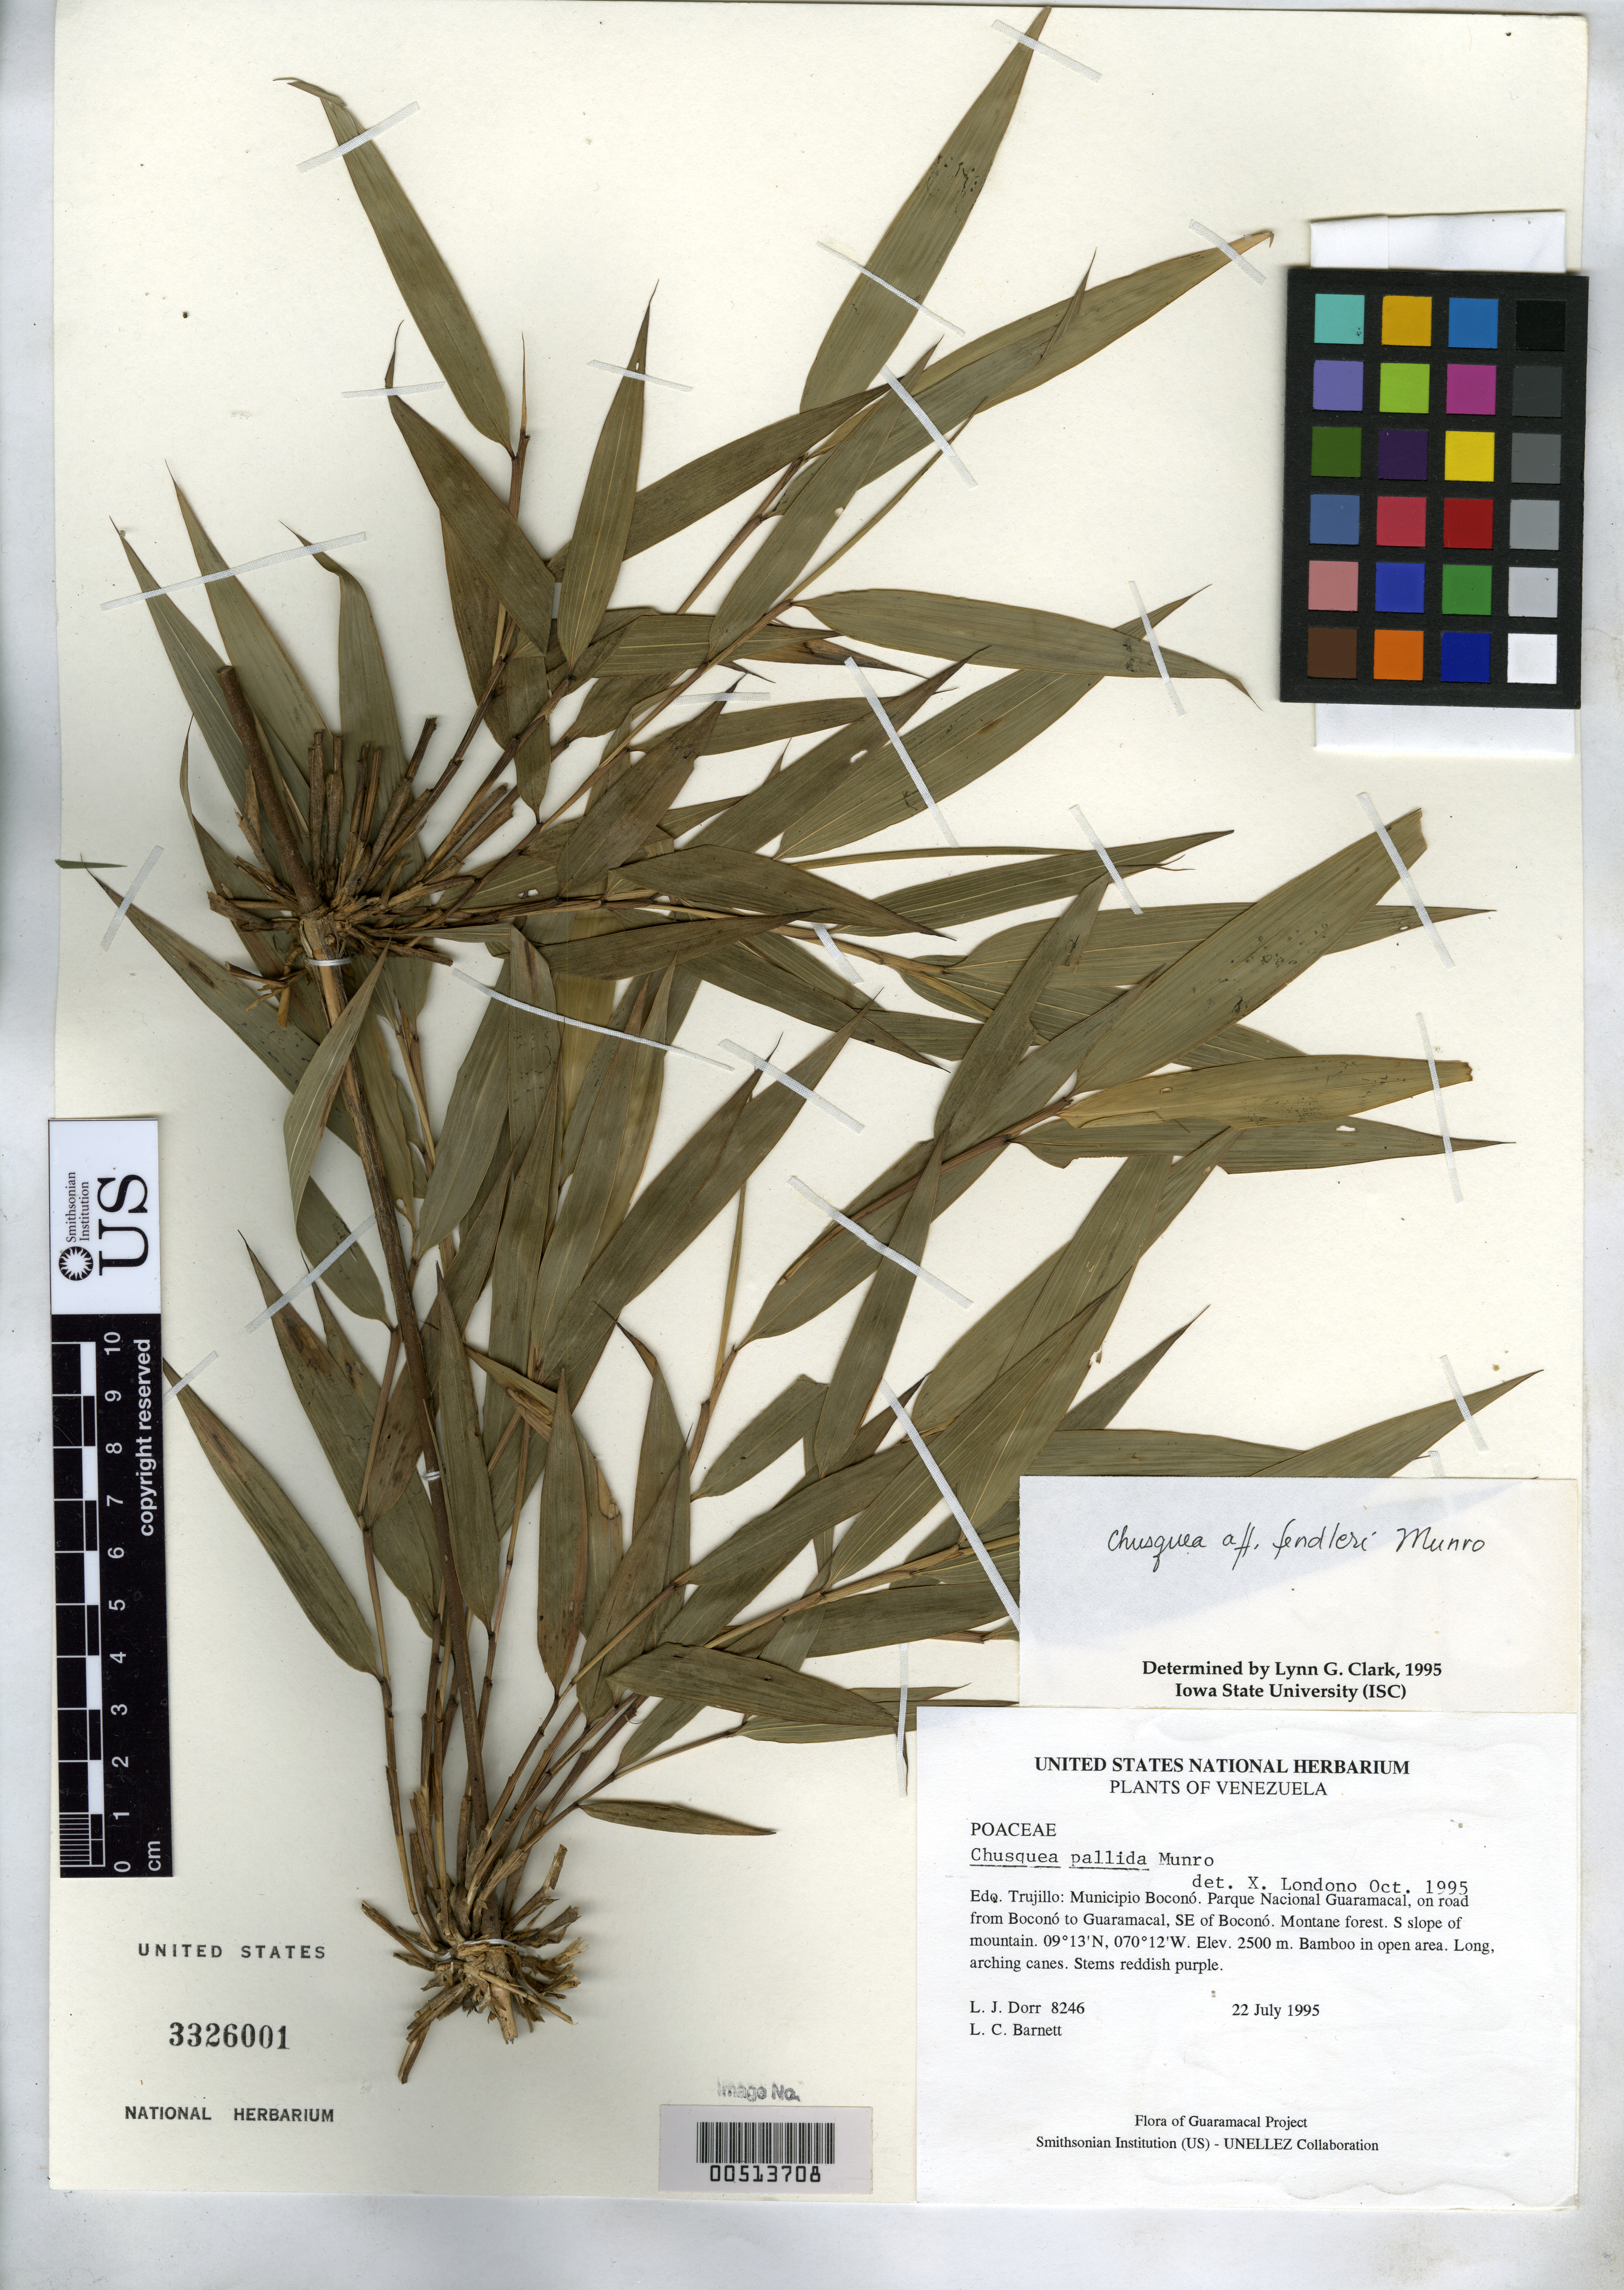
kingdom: Plantae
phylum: Tracheophyta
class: Liliopsida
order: Poales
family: Poaceae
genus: Chusquea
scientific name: Chusquea fendleri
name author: Munro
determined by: Clark, Lynn G., (ISC), Iowa State University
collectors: L. J. Dorr & L. C. Barnett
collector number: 8246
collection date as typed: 22 Jul 1995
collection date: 1995-07-22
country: Venezuela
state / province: Trujillo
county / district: Boconó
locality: Parque Nacional Guaramacal, road from Boconó to Guaramacal, SE of Boconó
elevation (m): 2500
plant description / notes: ISC, MO, PORT, US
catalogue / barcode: US 3326001